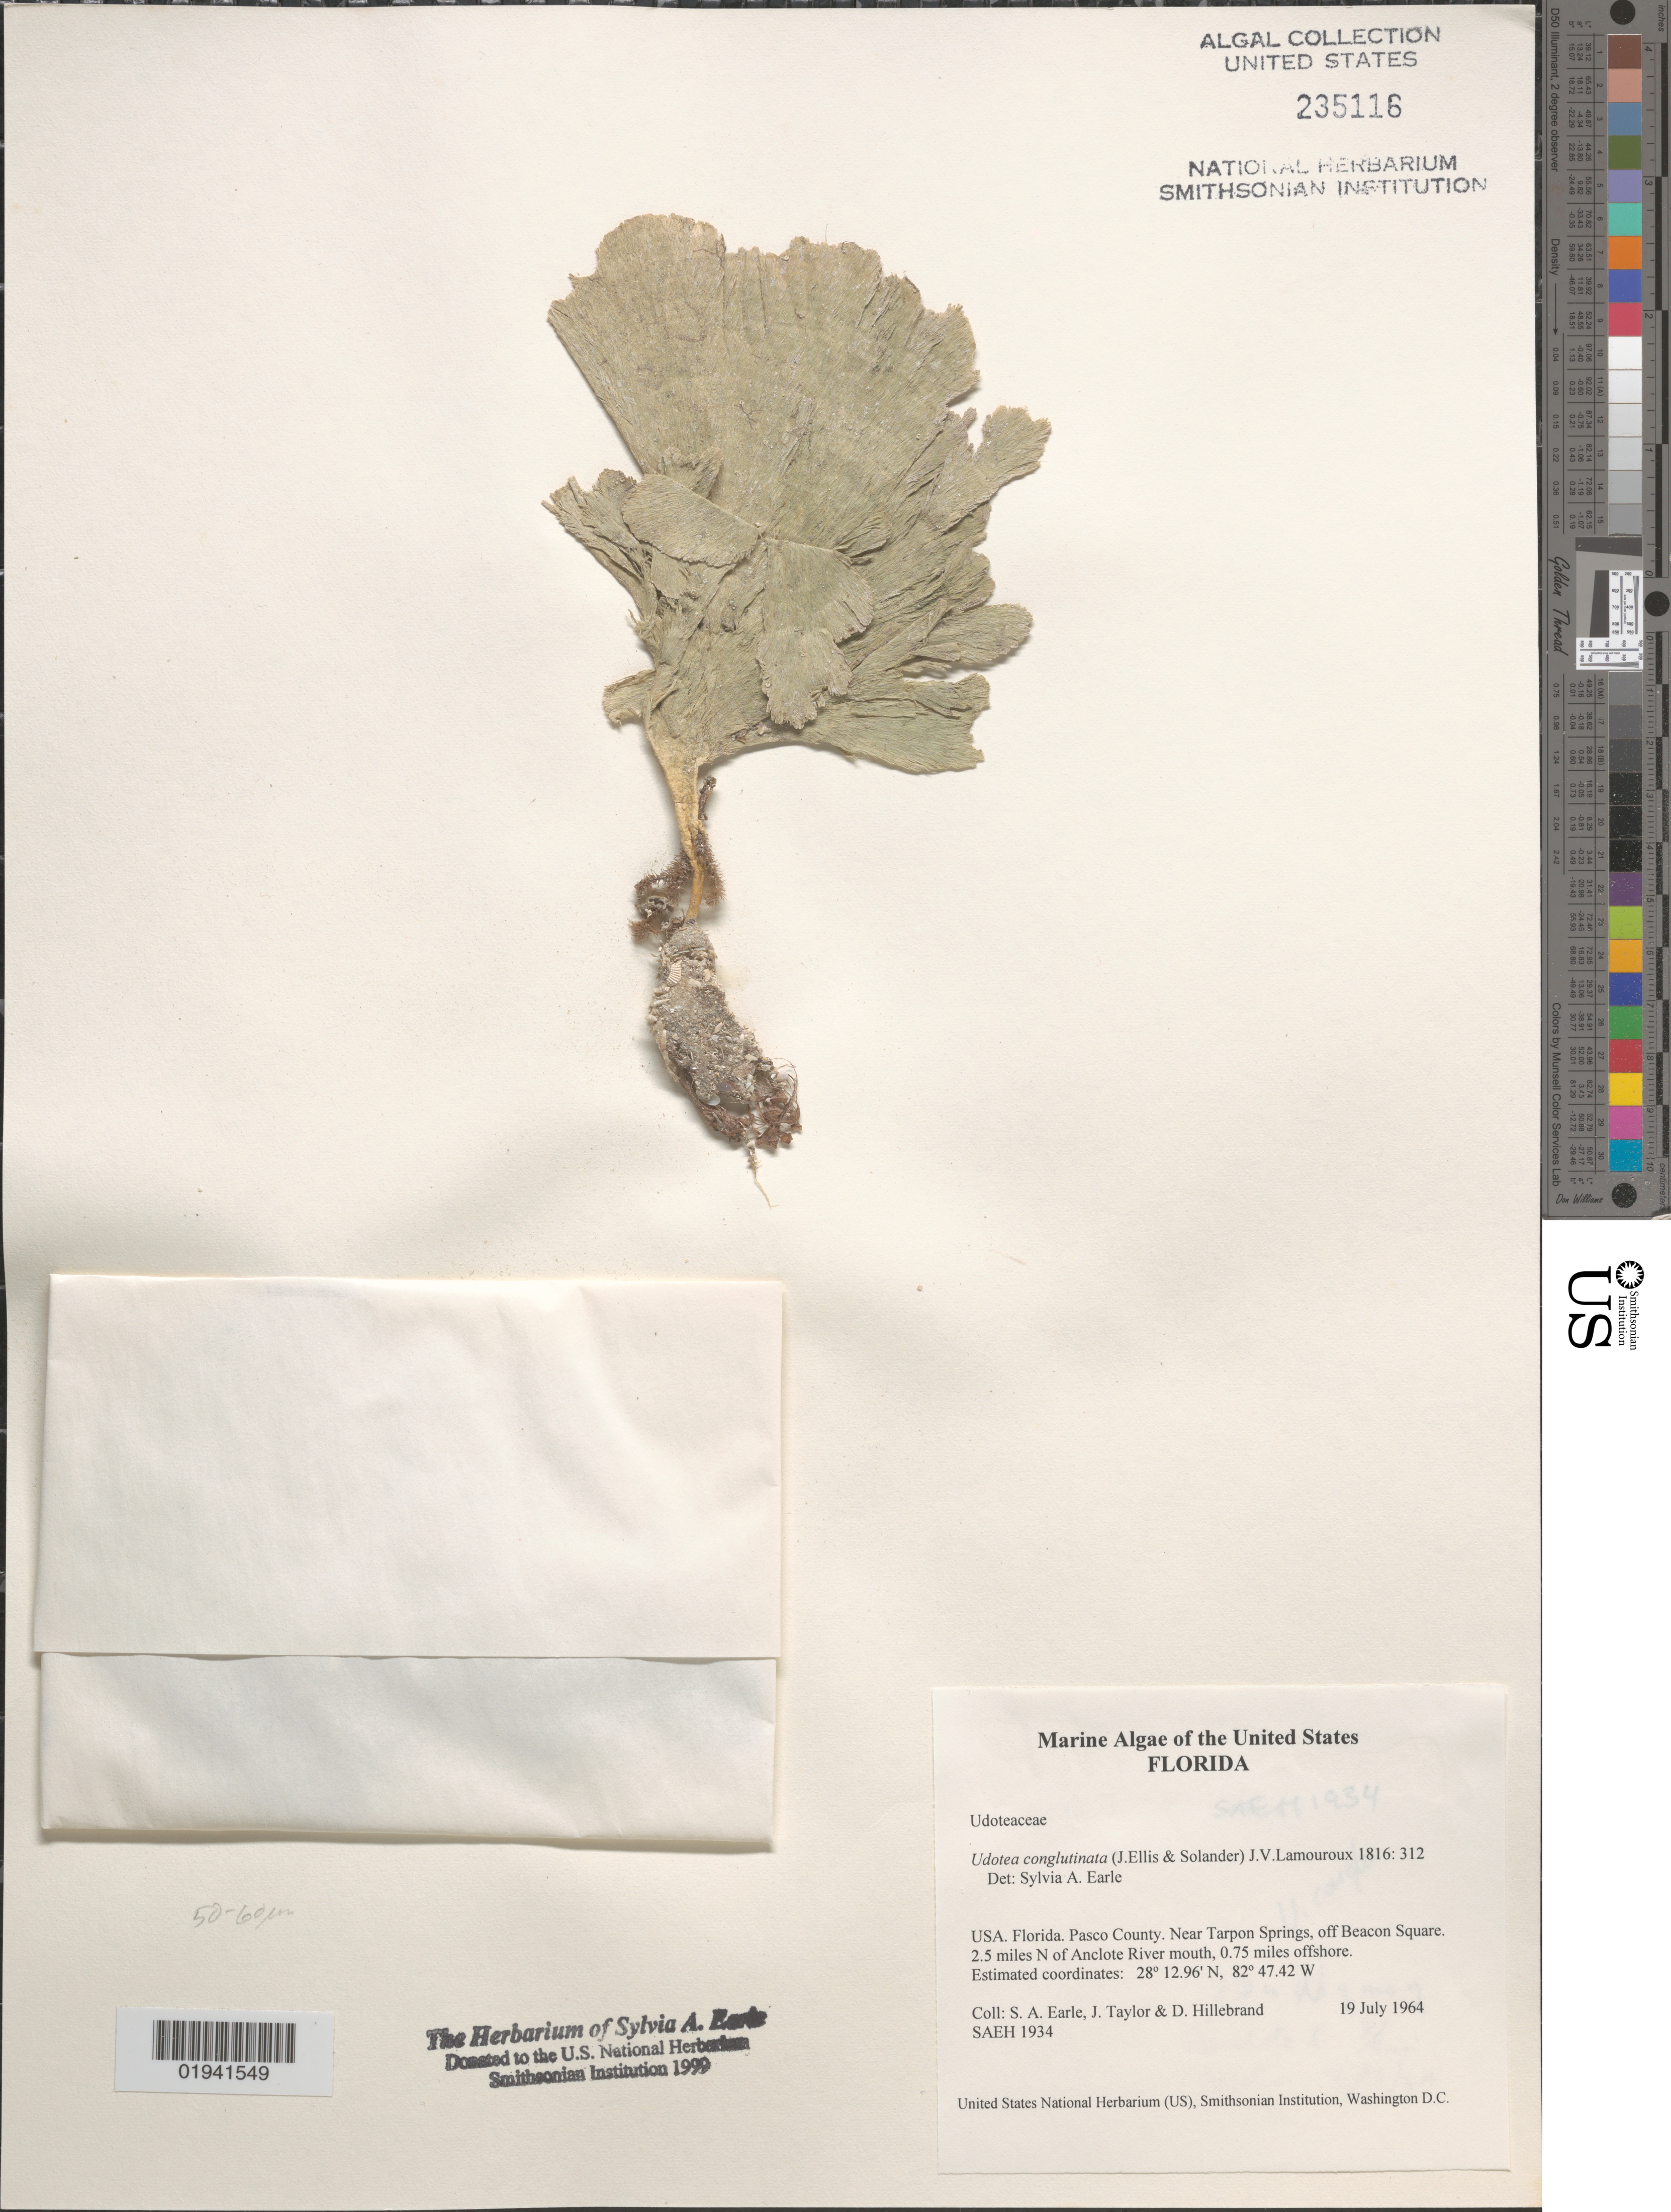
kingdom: Plantae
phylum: Chlorophyta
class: Ulvophyceae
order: Bryopsidales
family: Udoteaceae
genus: Udotea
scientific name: Udotea conglutinata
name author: (Ellis & Sol.) J.V.Lamouroux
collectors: S. A. Earle, J. Taylor & D. Hillebrand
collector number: SAEH1934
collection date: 1964-07-19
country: United States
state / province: Florida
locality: Pasco County. Near Tarpon Springs, off Beacon Square. 2.5 miles N of Anclote River mouth, 0.75 miles offshore.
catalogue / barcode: US 235116